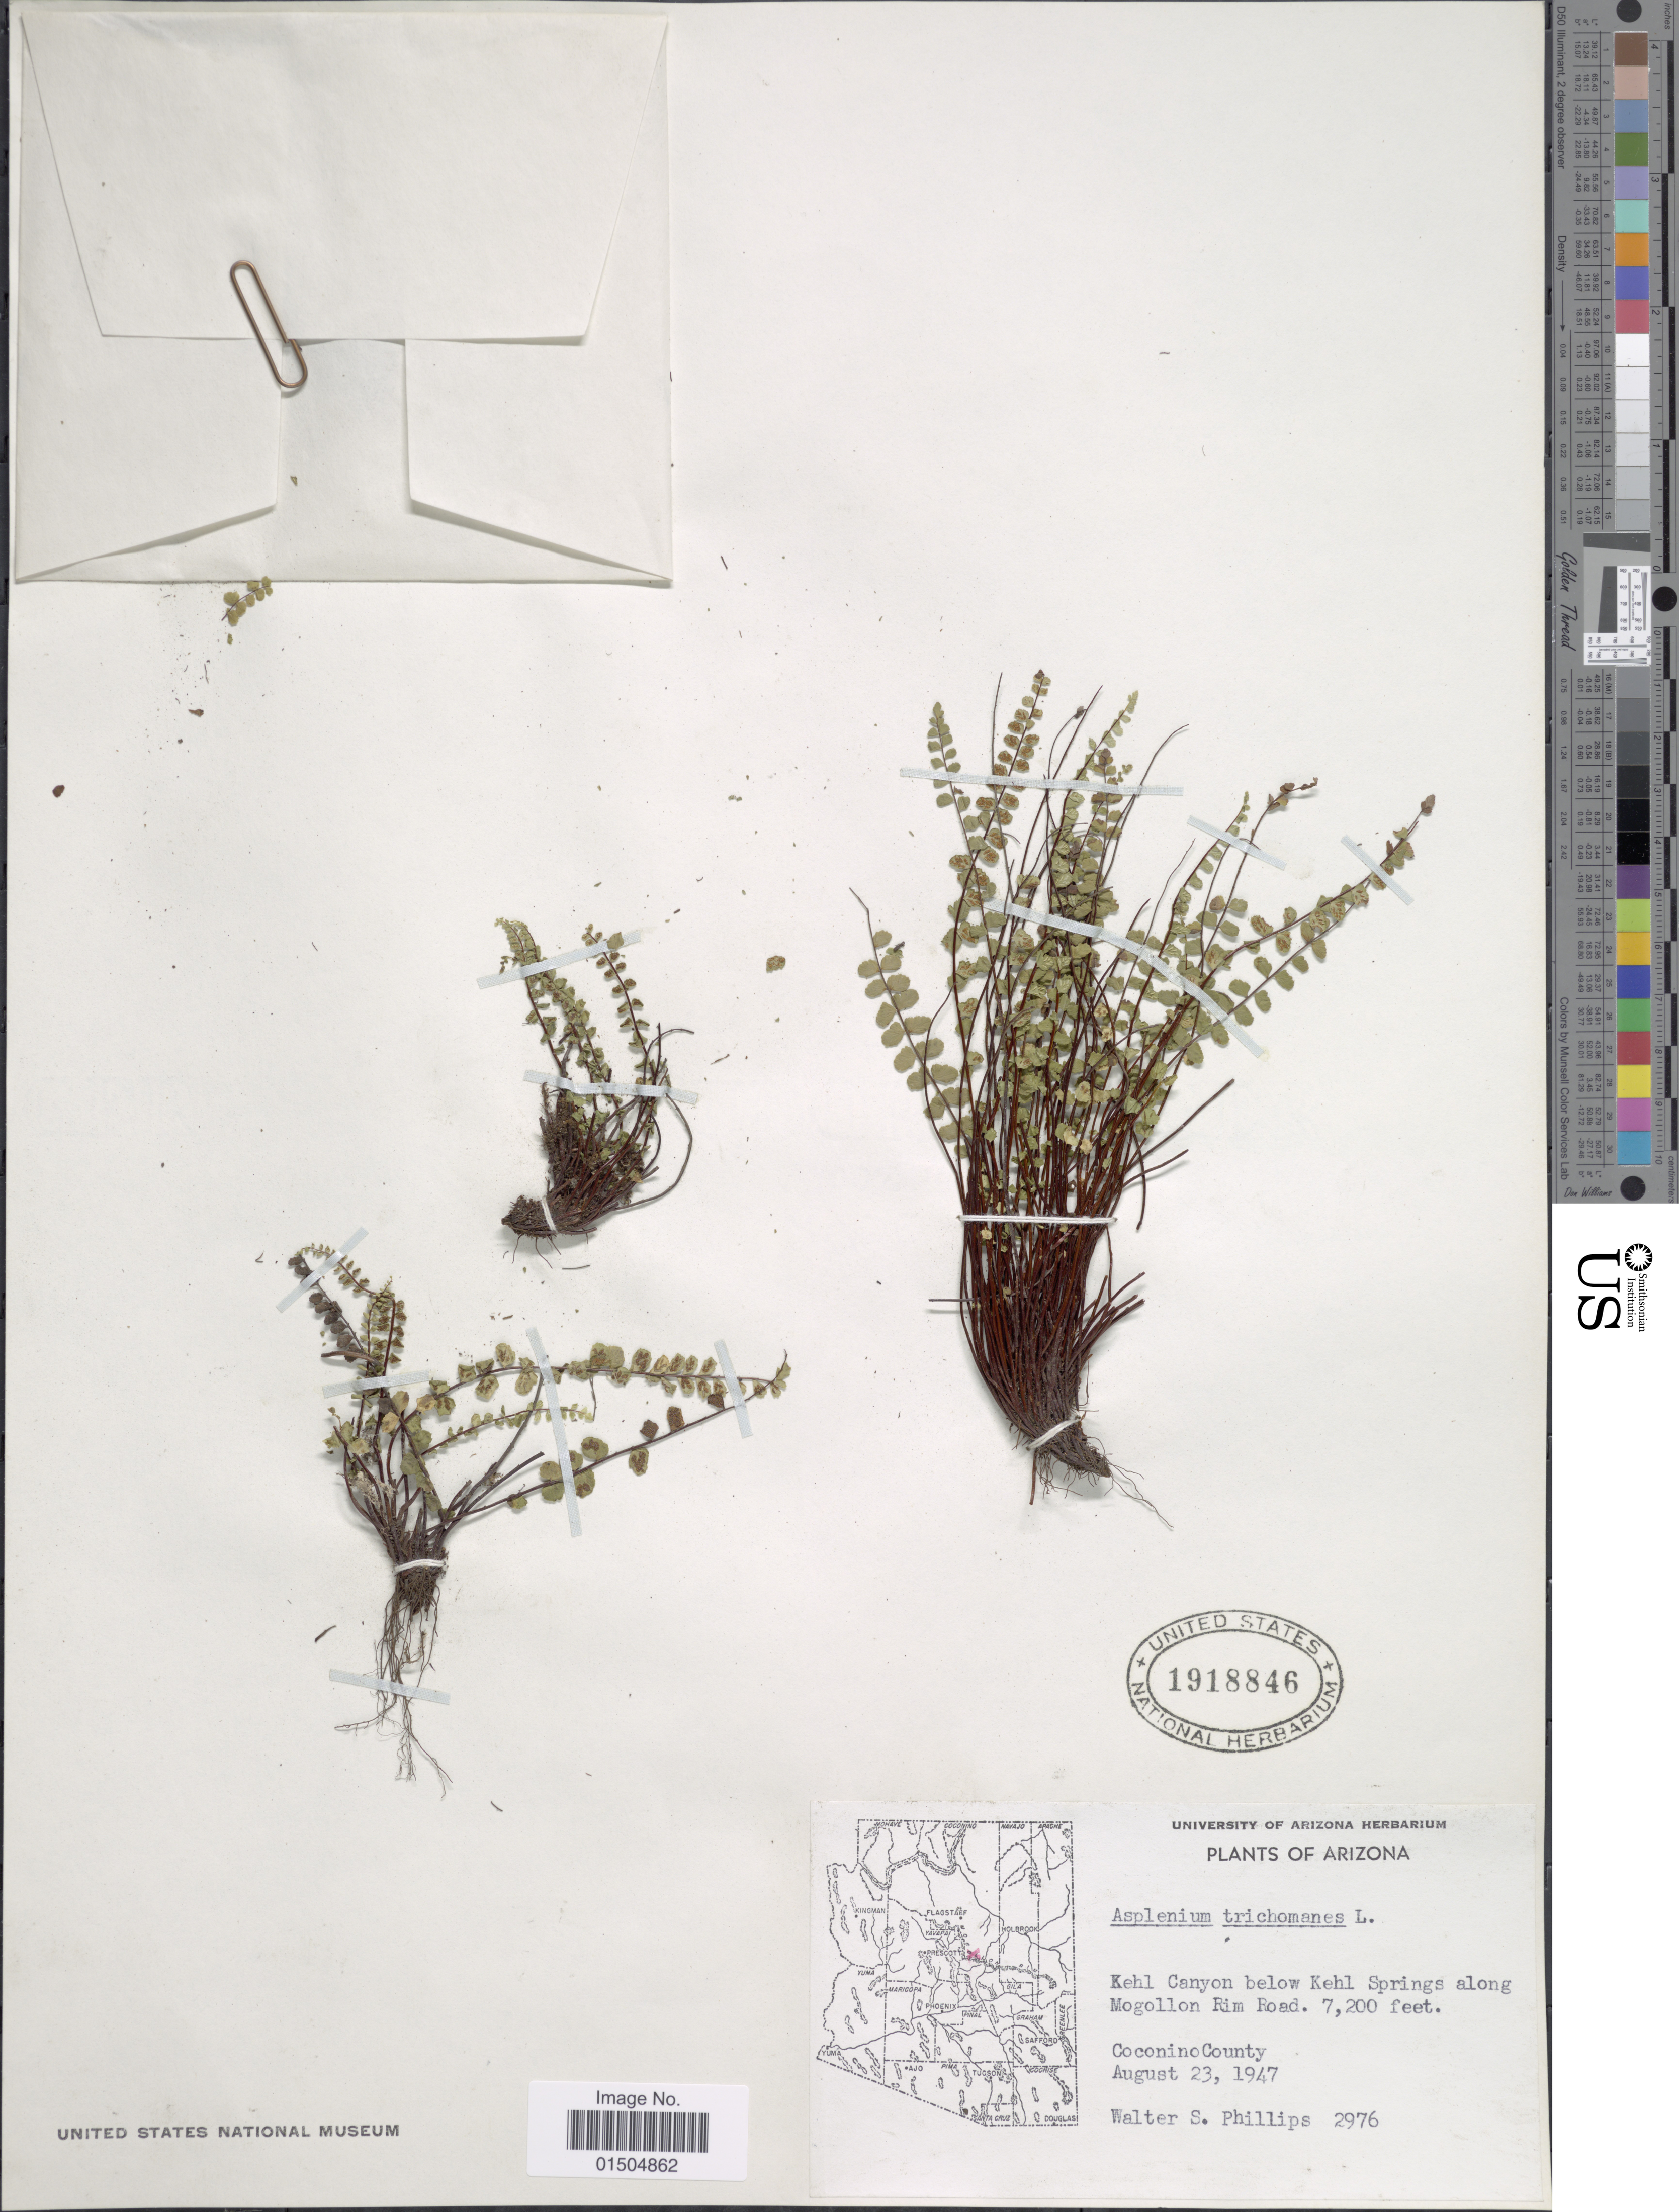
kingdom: Plantae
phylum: Tracheophyta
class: Polypodiopsida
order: Polypodiales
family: Aspleniaceae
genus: Asplenium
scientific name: Asplenium trichomanes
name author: L.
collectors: W. S. Phillips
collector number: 2976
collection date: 1947-08-23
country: United States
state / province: Arizona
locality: Kehl Canyon below Kehl Springs along Mogollon Rim Road. Coconino County.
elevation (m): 2195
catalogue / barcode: US 1918846